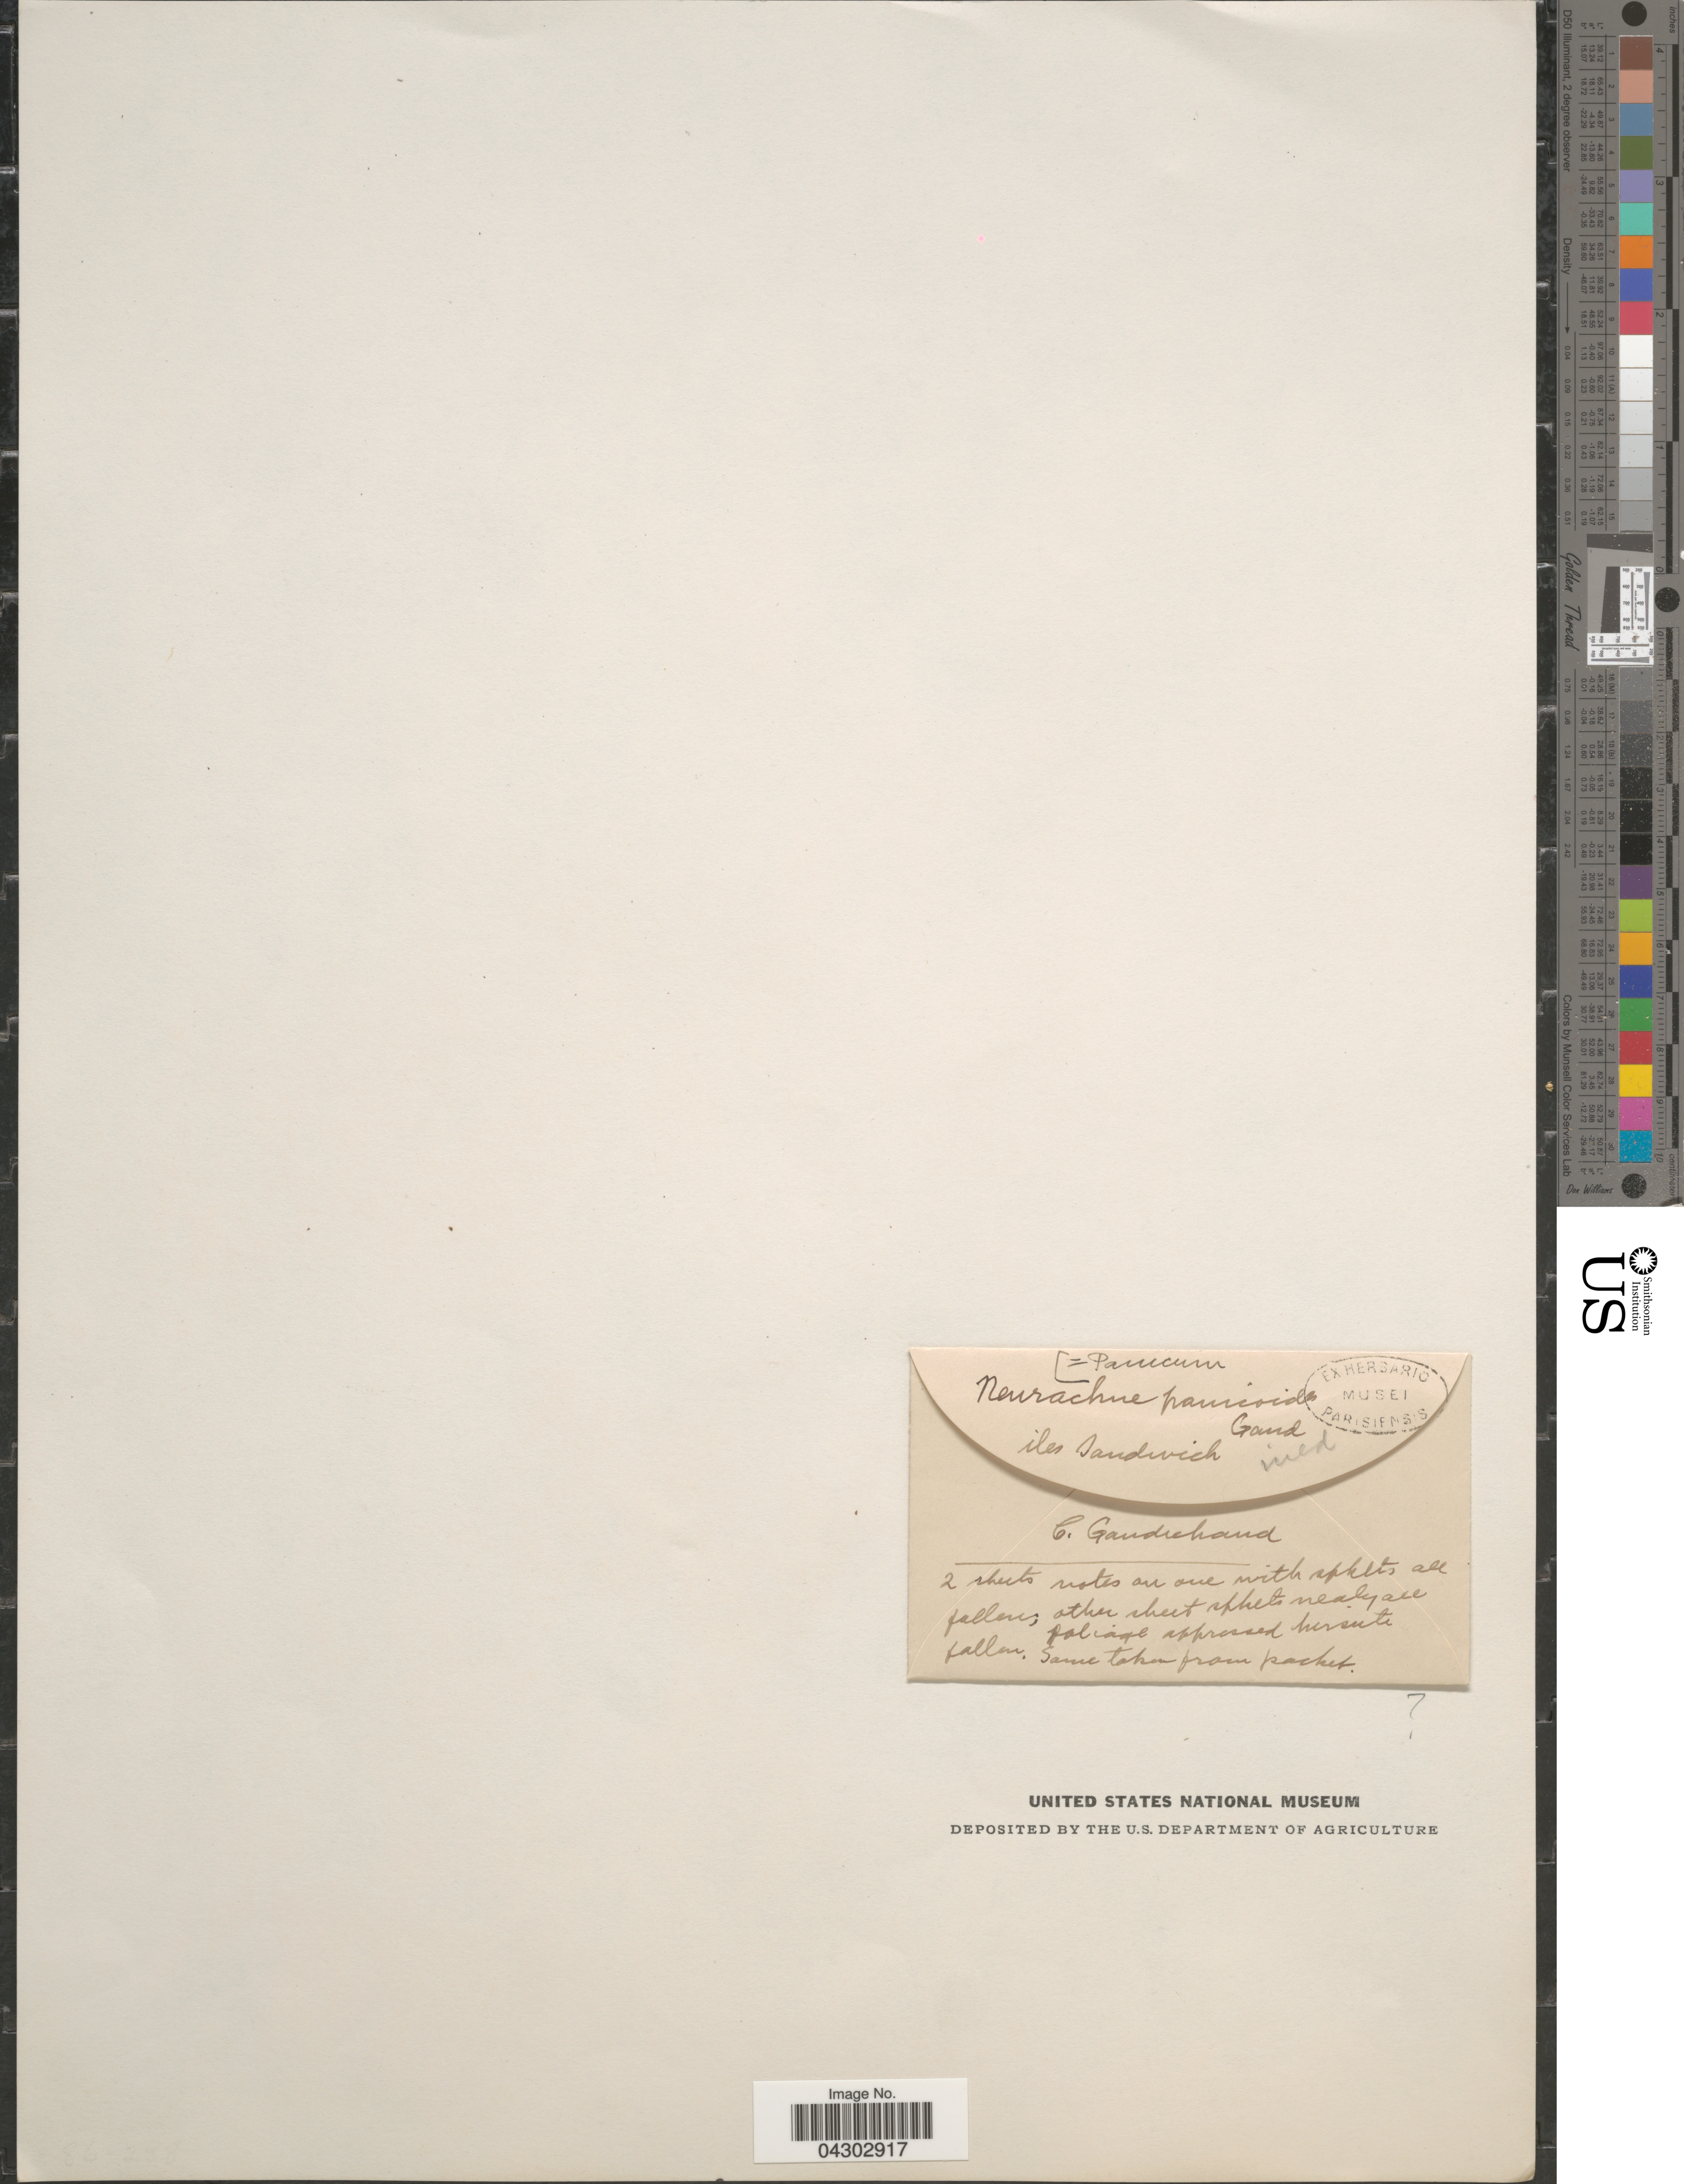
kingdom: Plantae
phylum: Tracheophyta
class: Liliopsida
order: Poales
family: Poaceae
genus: Panicum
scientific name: Panicum sp.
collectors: C. Gaudichaud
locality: Iles Sandwich.